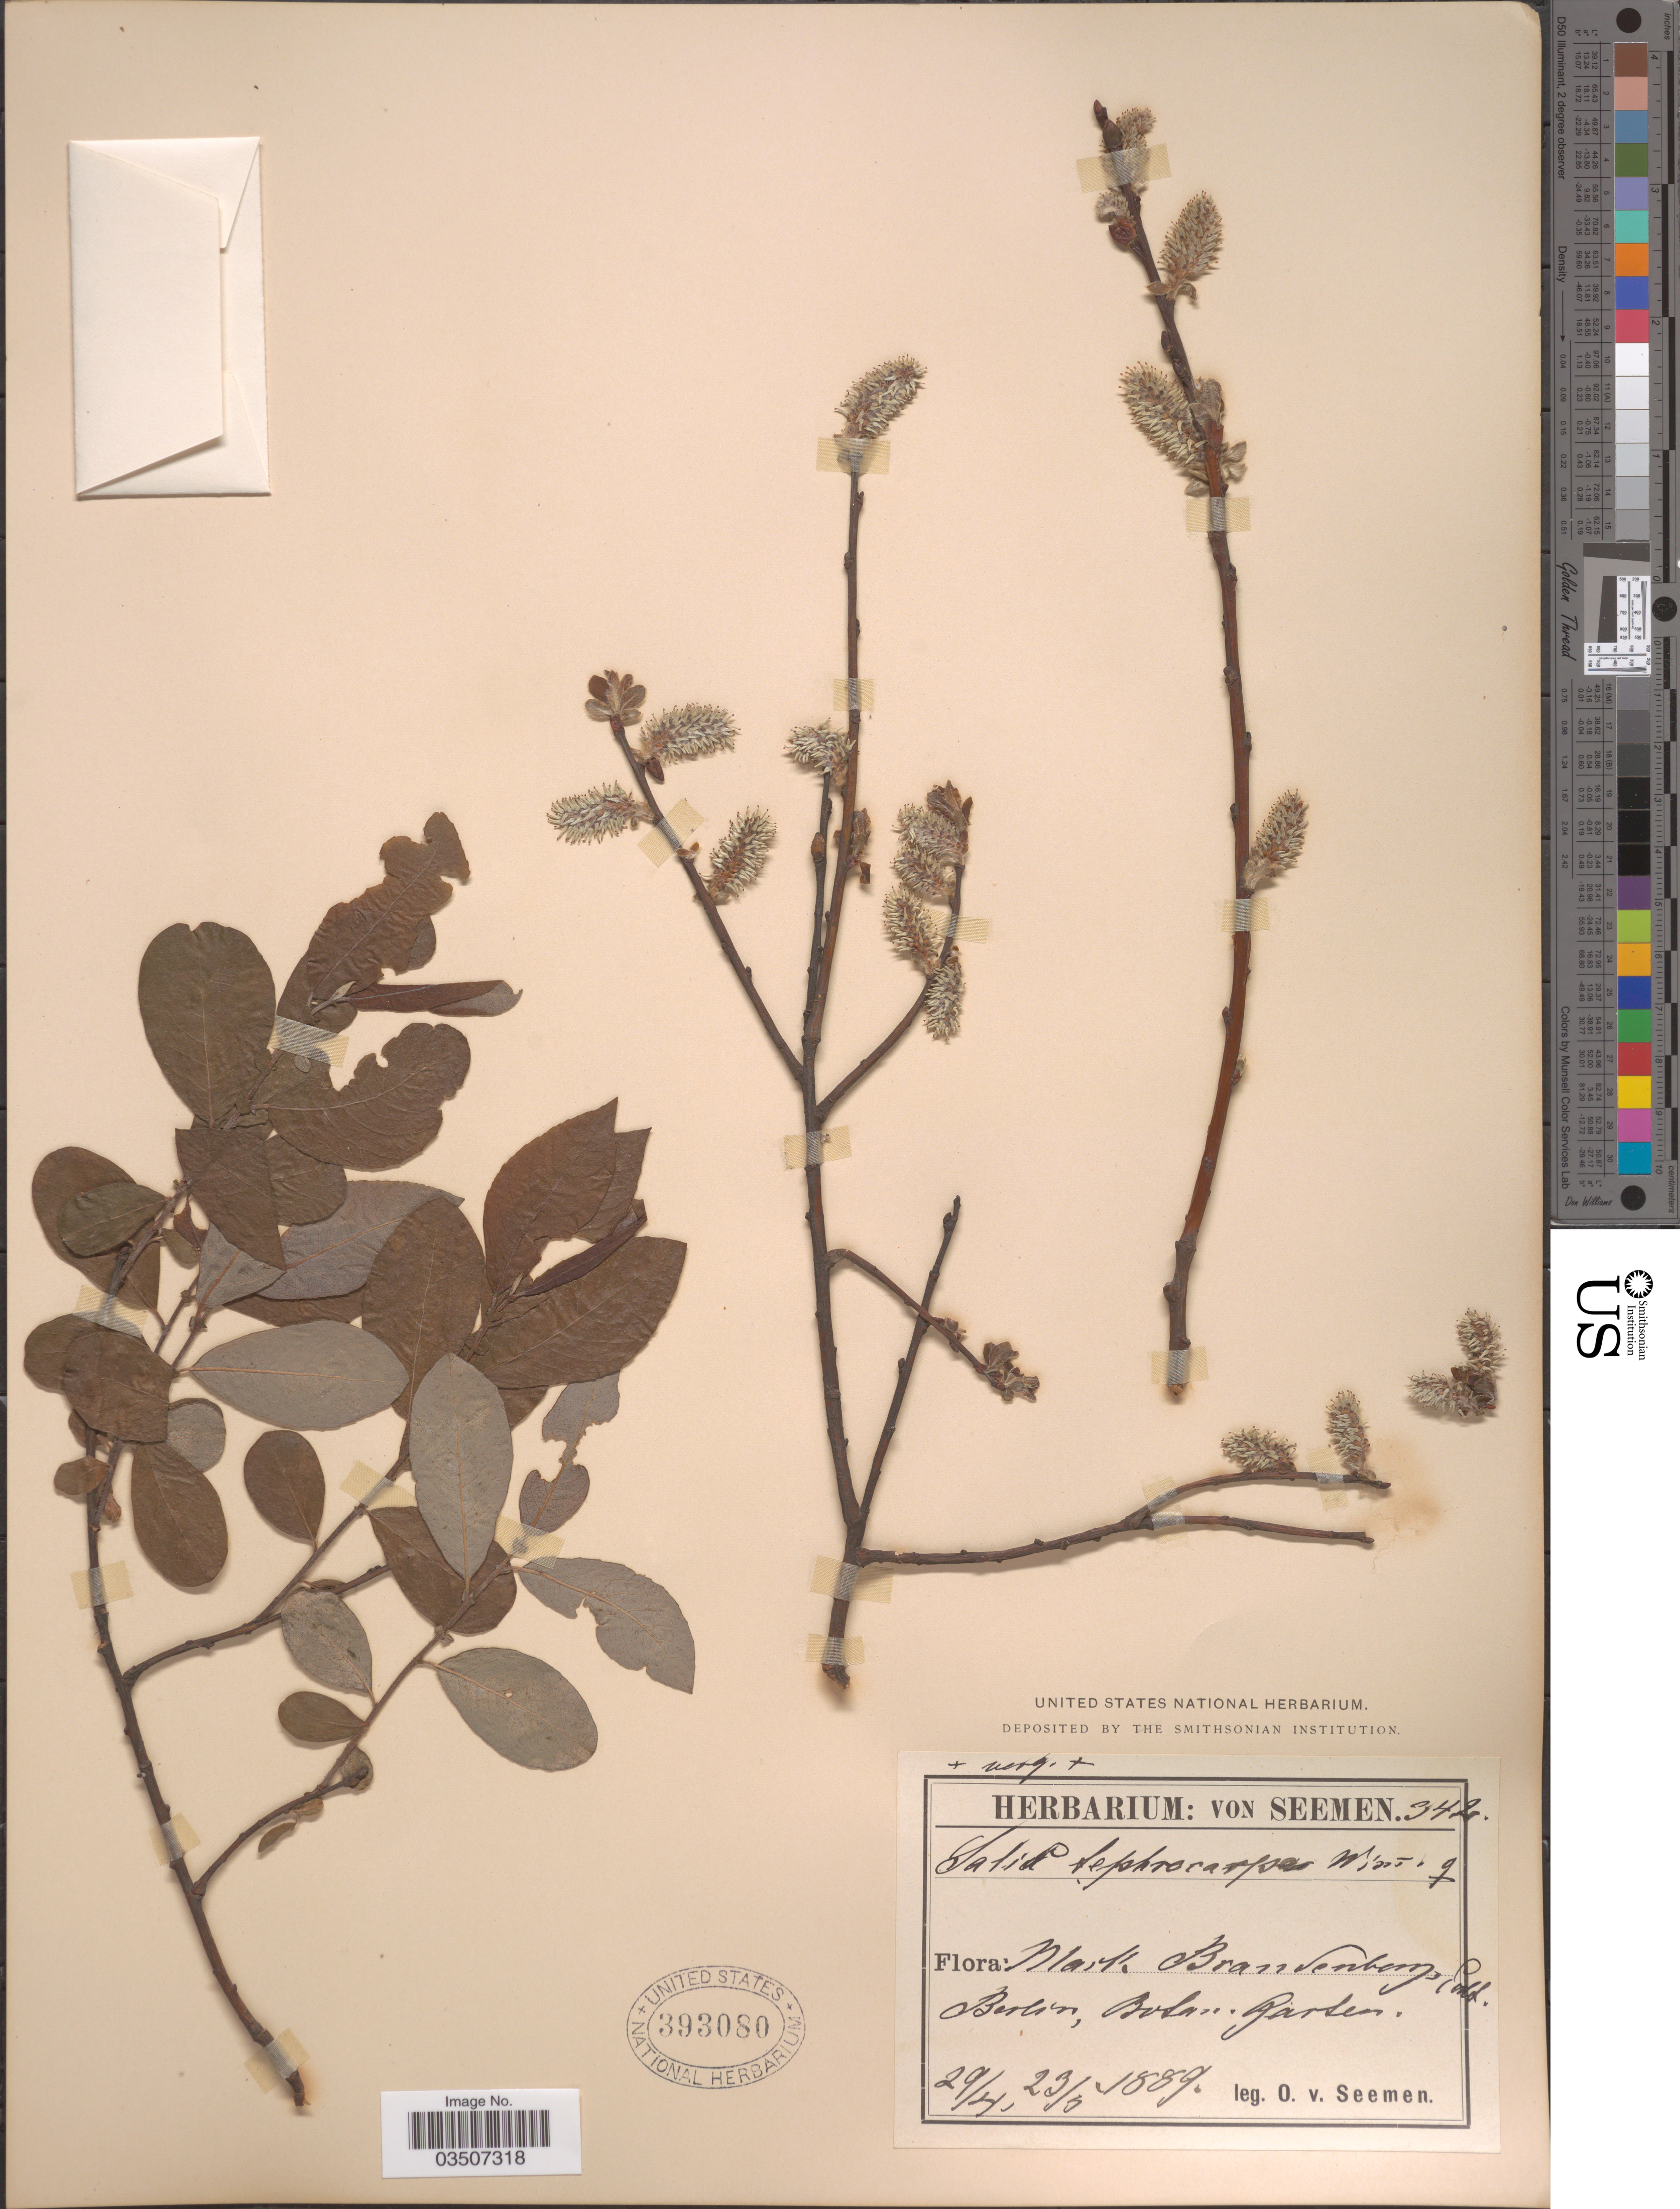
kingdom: Plantae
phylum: Tracheophyta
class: Magnoliopsida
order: Malpighiales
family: Salicaceae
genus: Salix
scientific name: Salix x tephrocarpa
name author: Wimm.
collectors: K. O. von Seemen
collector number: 342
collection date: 1889-04-29/1889-05-23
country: Germany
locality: Mark Brandenburg, (ad) [interpreted]. Berlin, Bota. Garten.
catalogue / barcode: US 393080